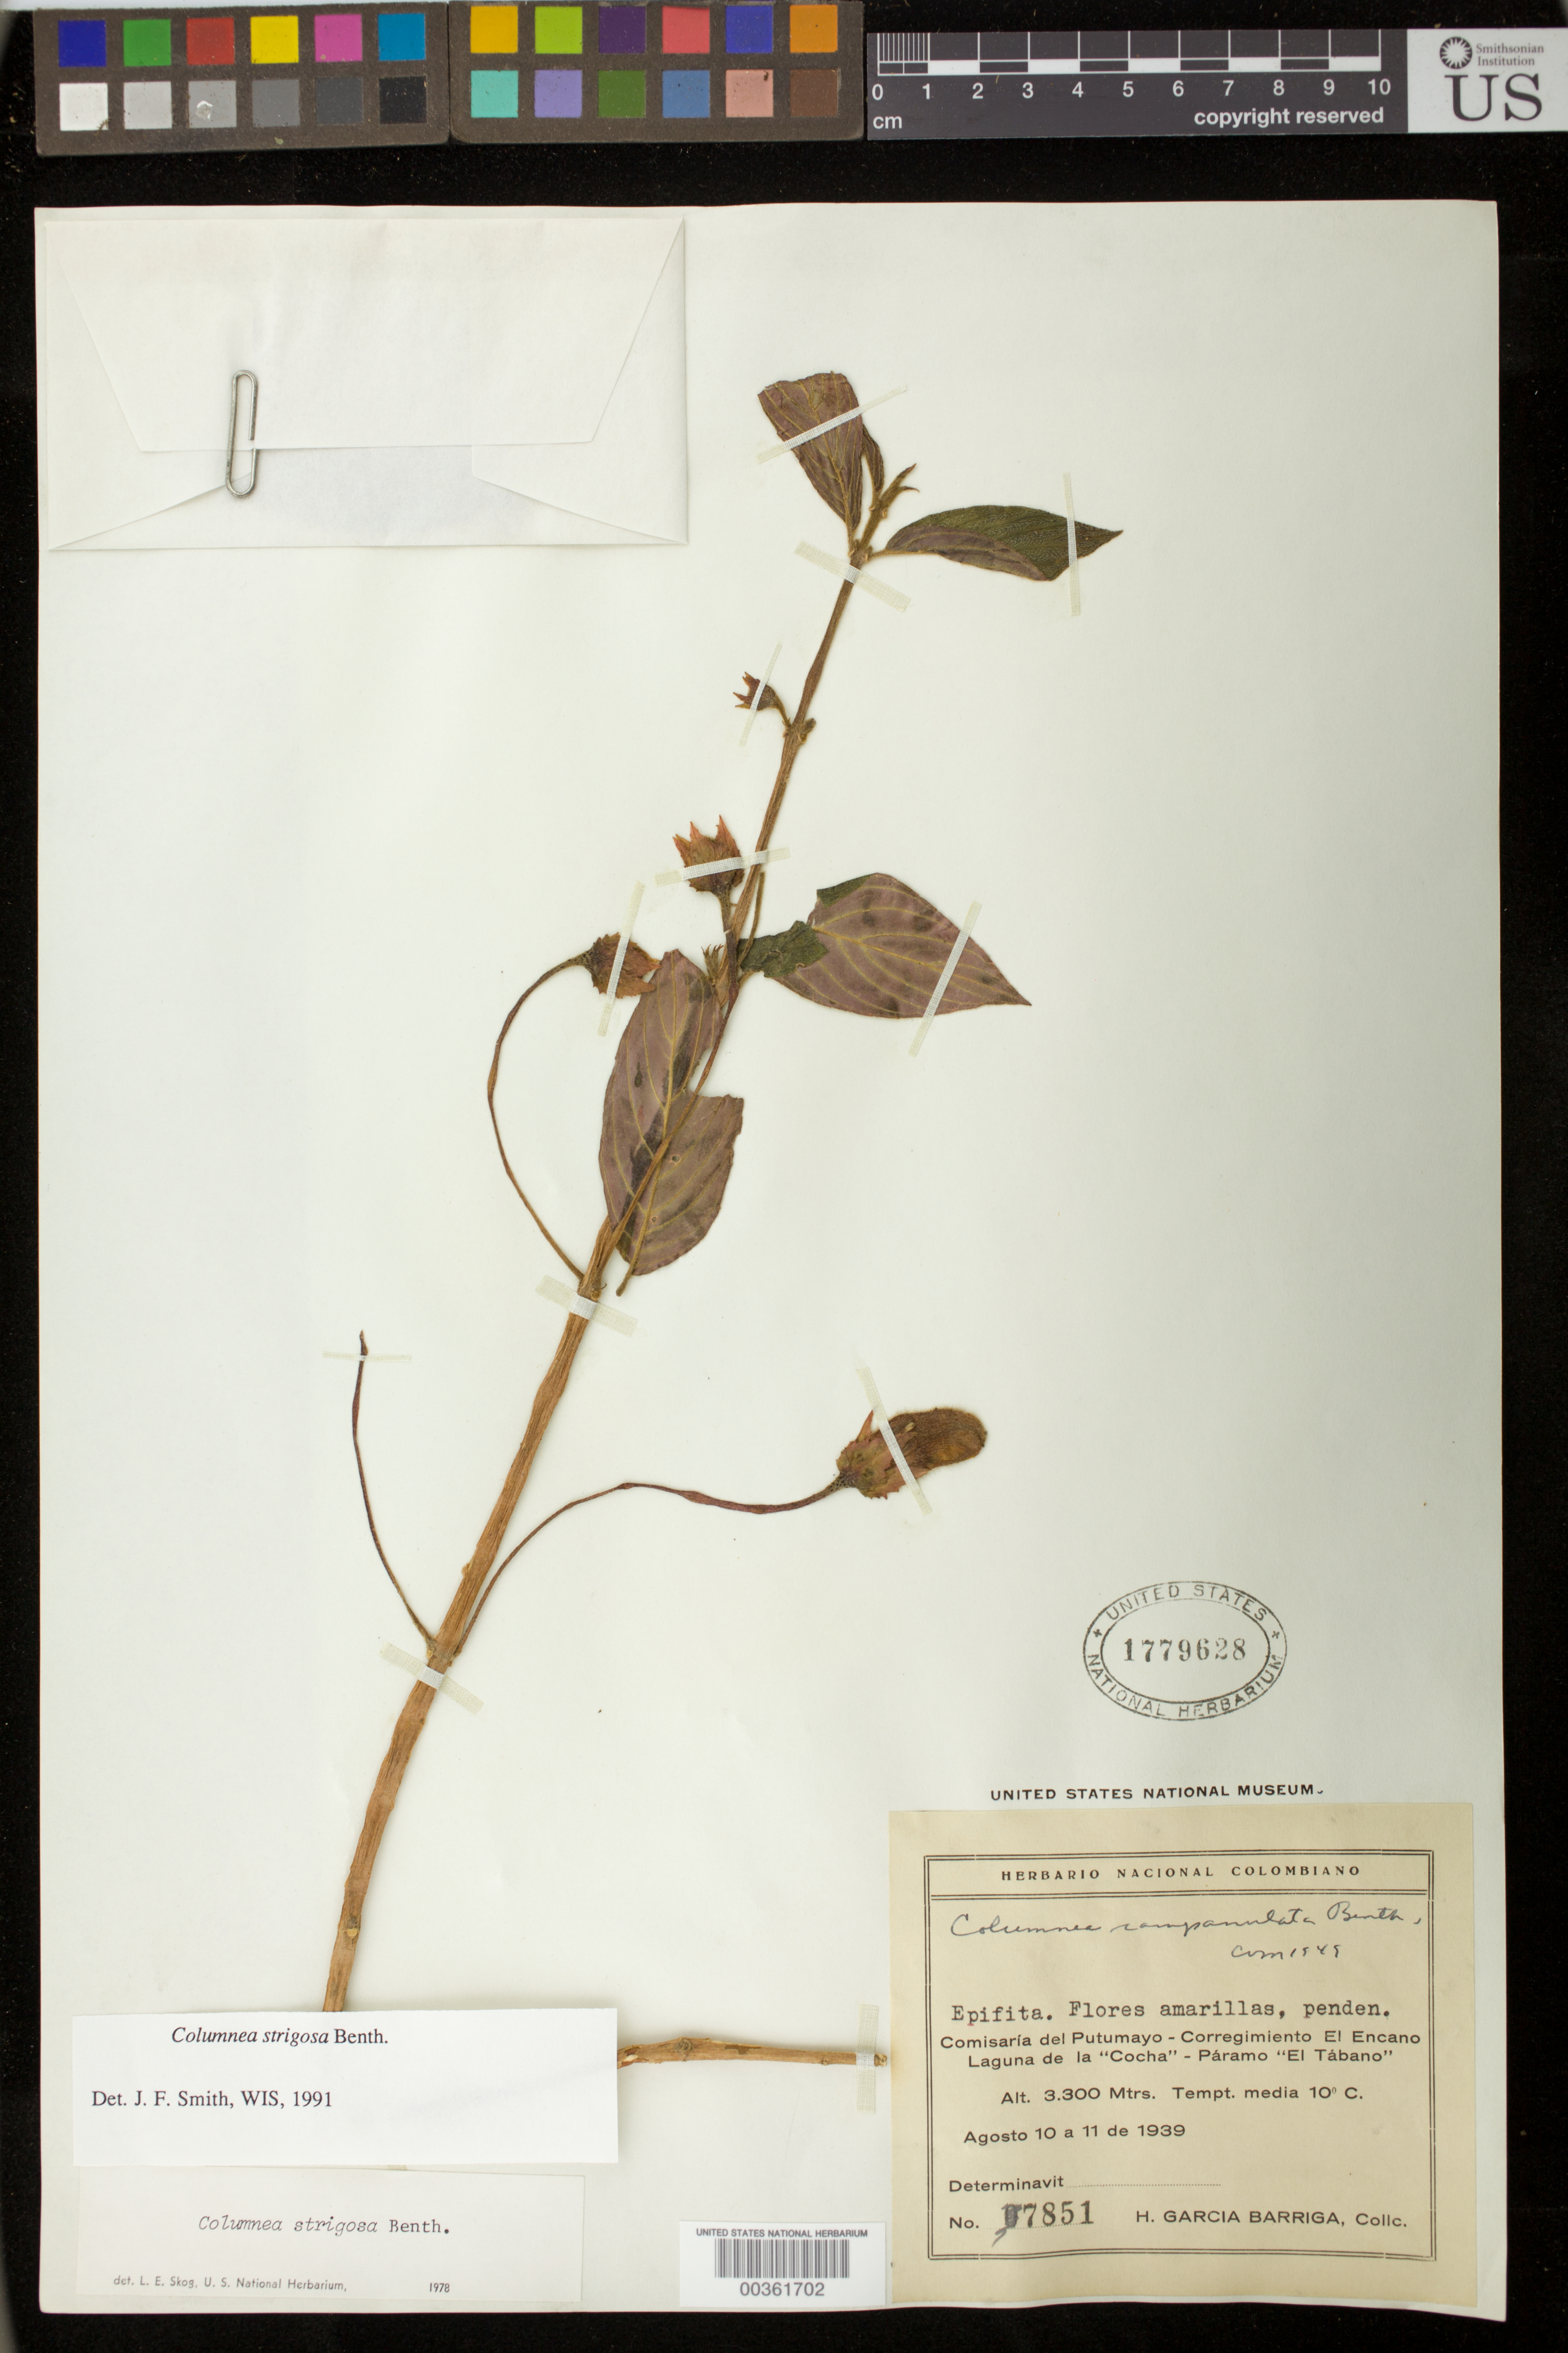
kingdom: Plantae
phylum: Tracheophyta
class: Magnoliopsida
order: Lamiales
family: Gesneriaceae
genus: Columnea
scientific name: Columnea strigosa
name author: Benth.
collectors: H. García Barriga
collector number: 7851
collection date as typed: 10-11 Aug 1939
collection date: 1939-08-10/1939-08-11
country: Colombia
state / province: Putumayo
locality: Corregimiento El Encano, Laguna de la "Cocha", Páramo "El Tábano"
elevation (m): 3300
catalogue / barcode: US 1779628